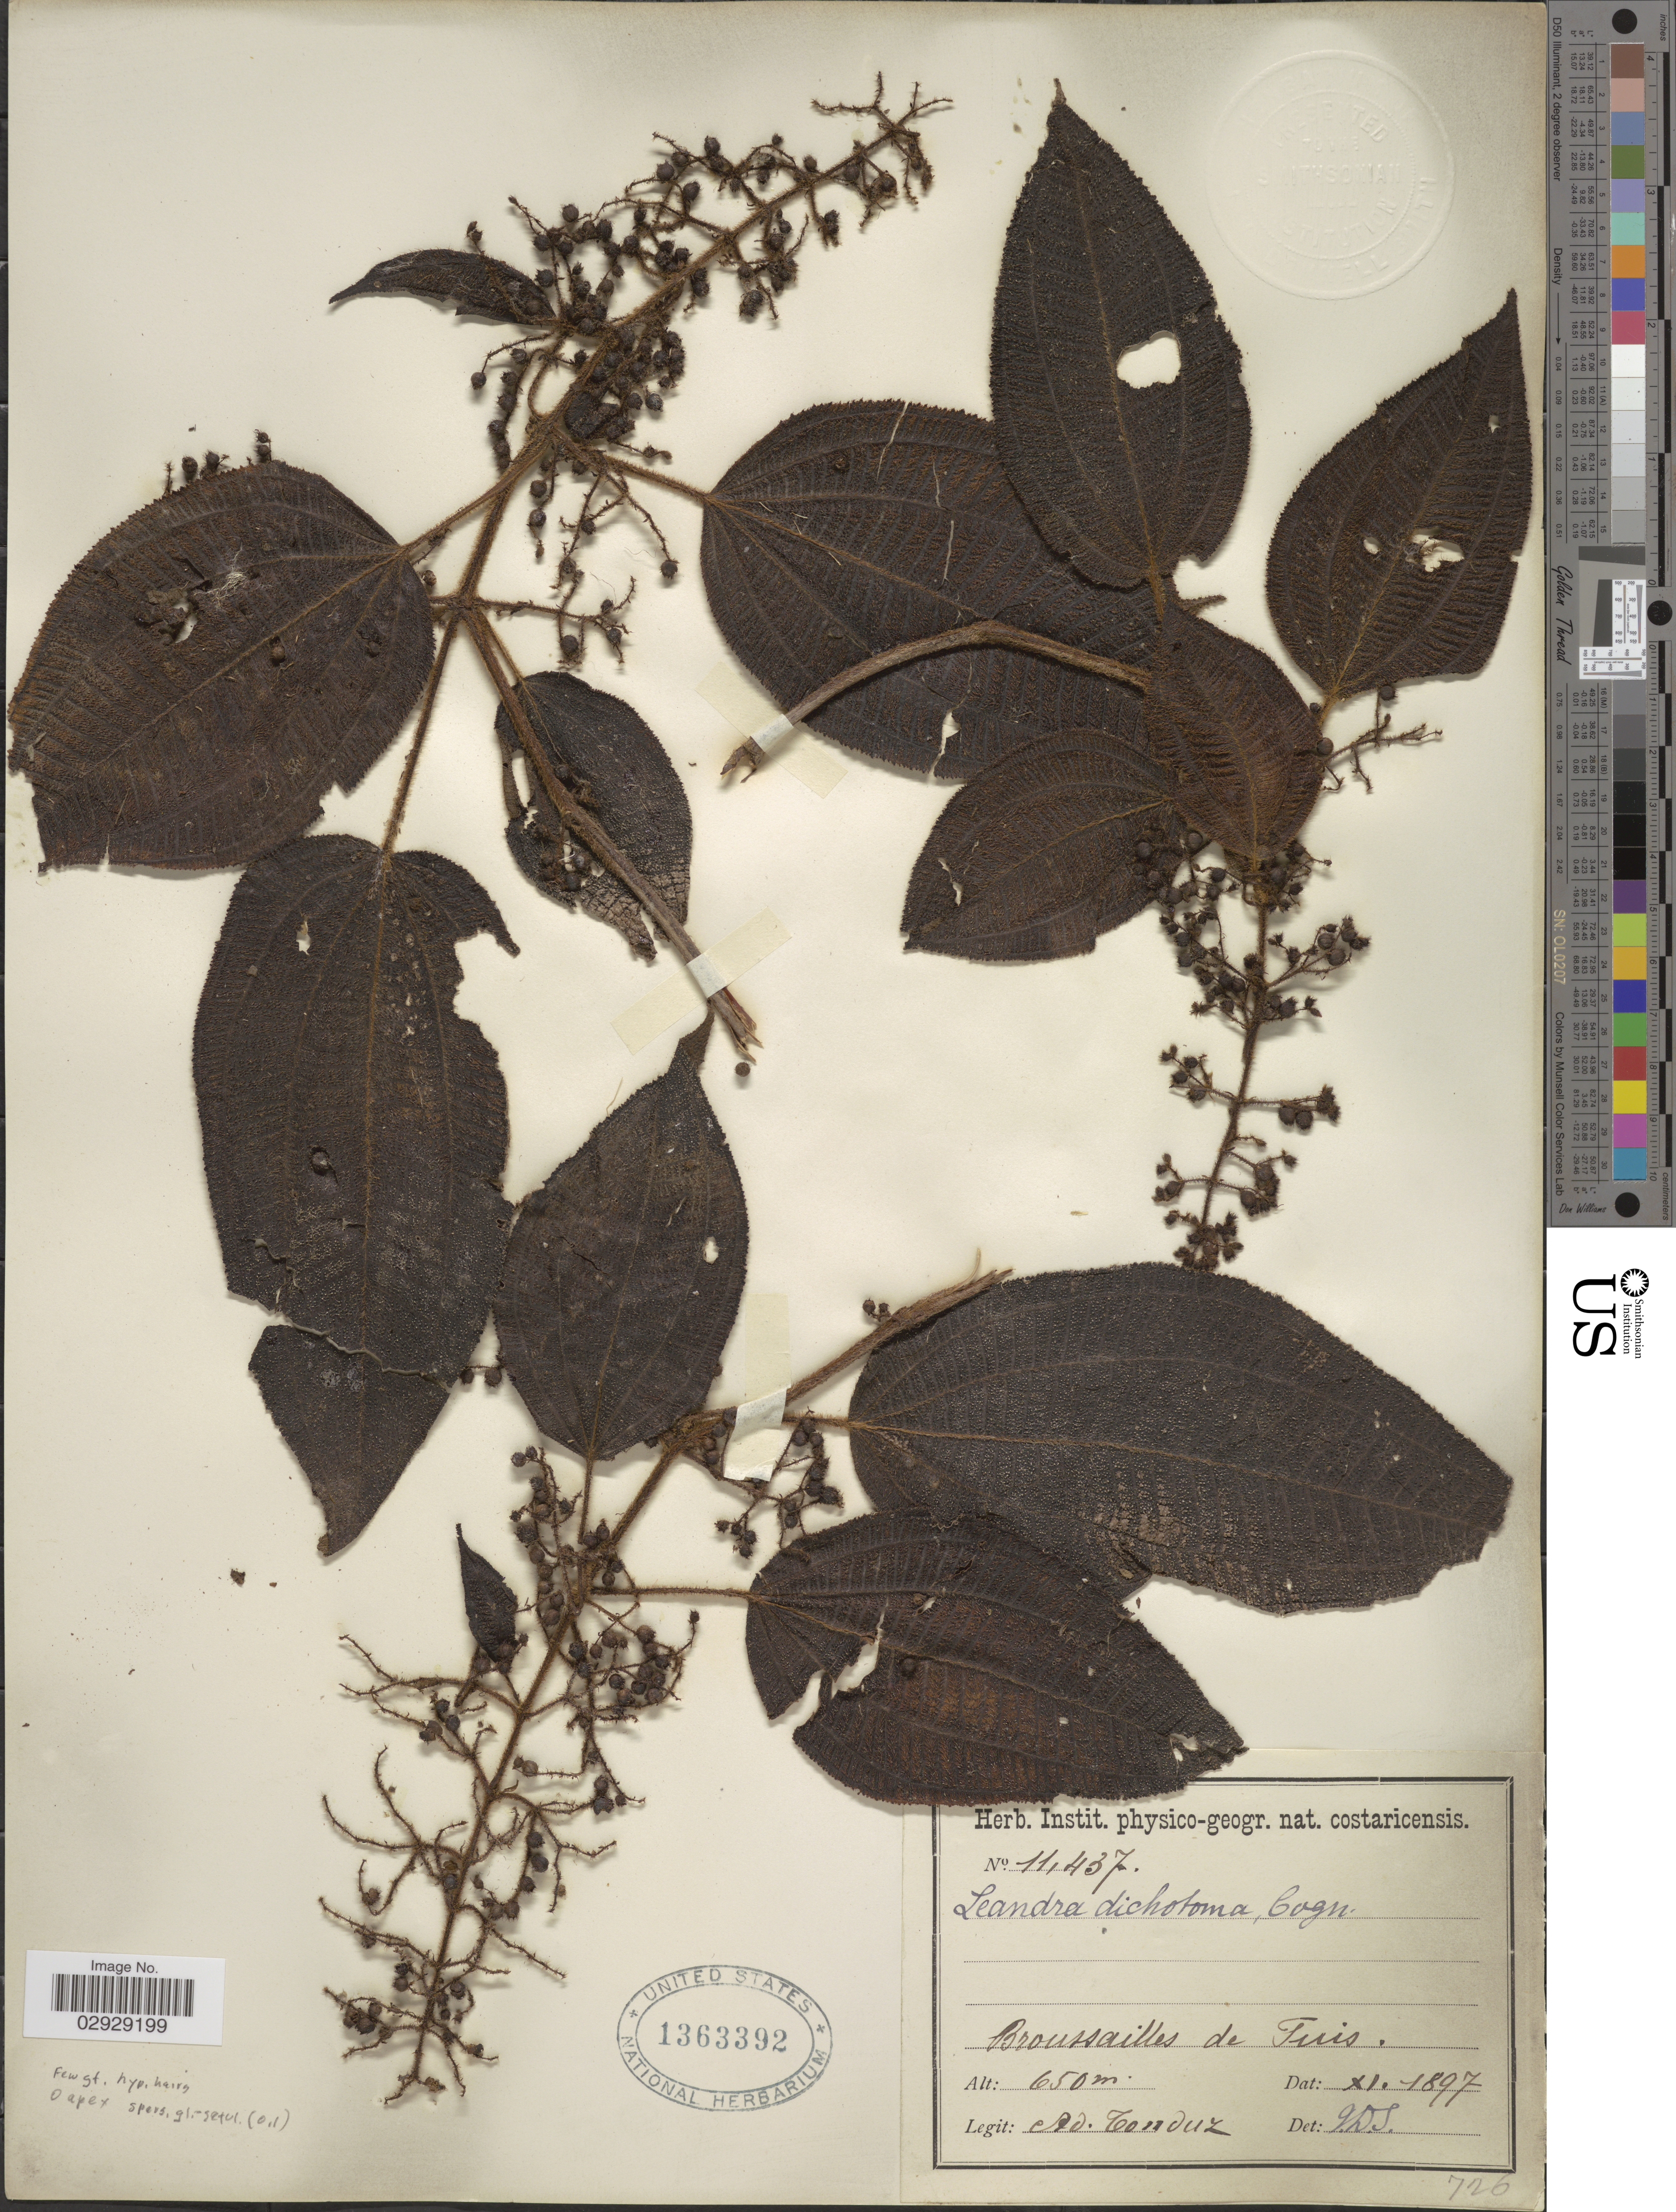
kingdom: Plantae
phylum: Tracheophyta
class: Magnoliopsida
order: Myrtales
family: Melastomataceae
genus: Leandra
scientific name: Leandra grandifolia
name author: Cogn.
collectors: A. Tonduz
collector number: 11437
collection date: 1897-11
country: Costa Rica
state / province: Cartago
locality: Broussailles de Tuis.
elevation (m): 650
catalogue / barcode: US 1363392